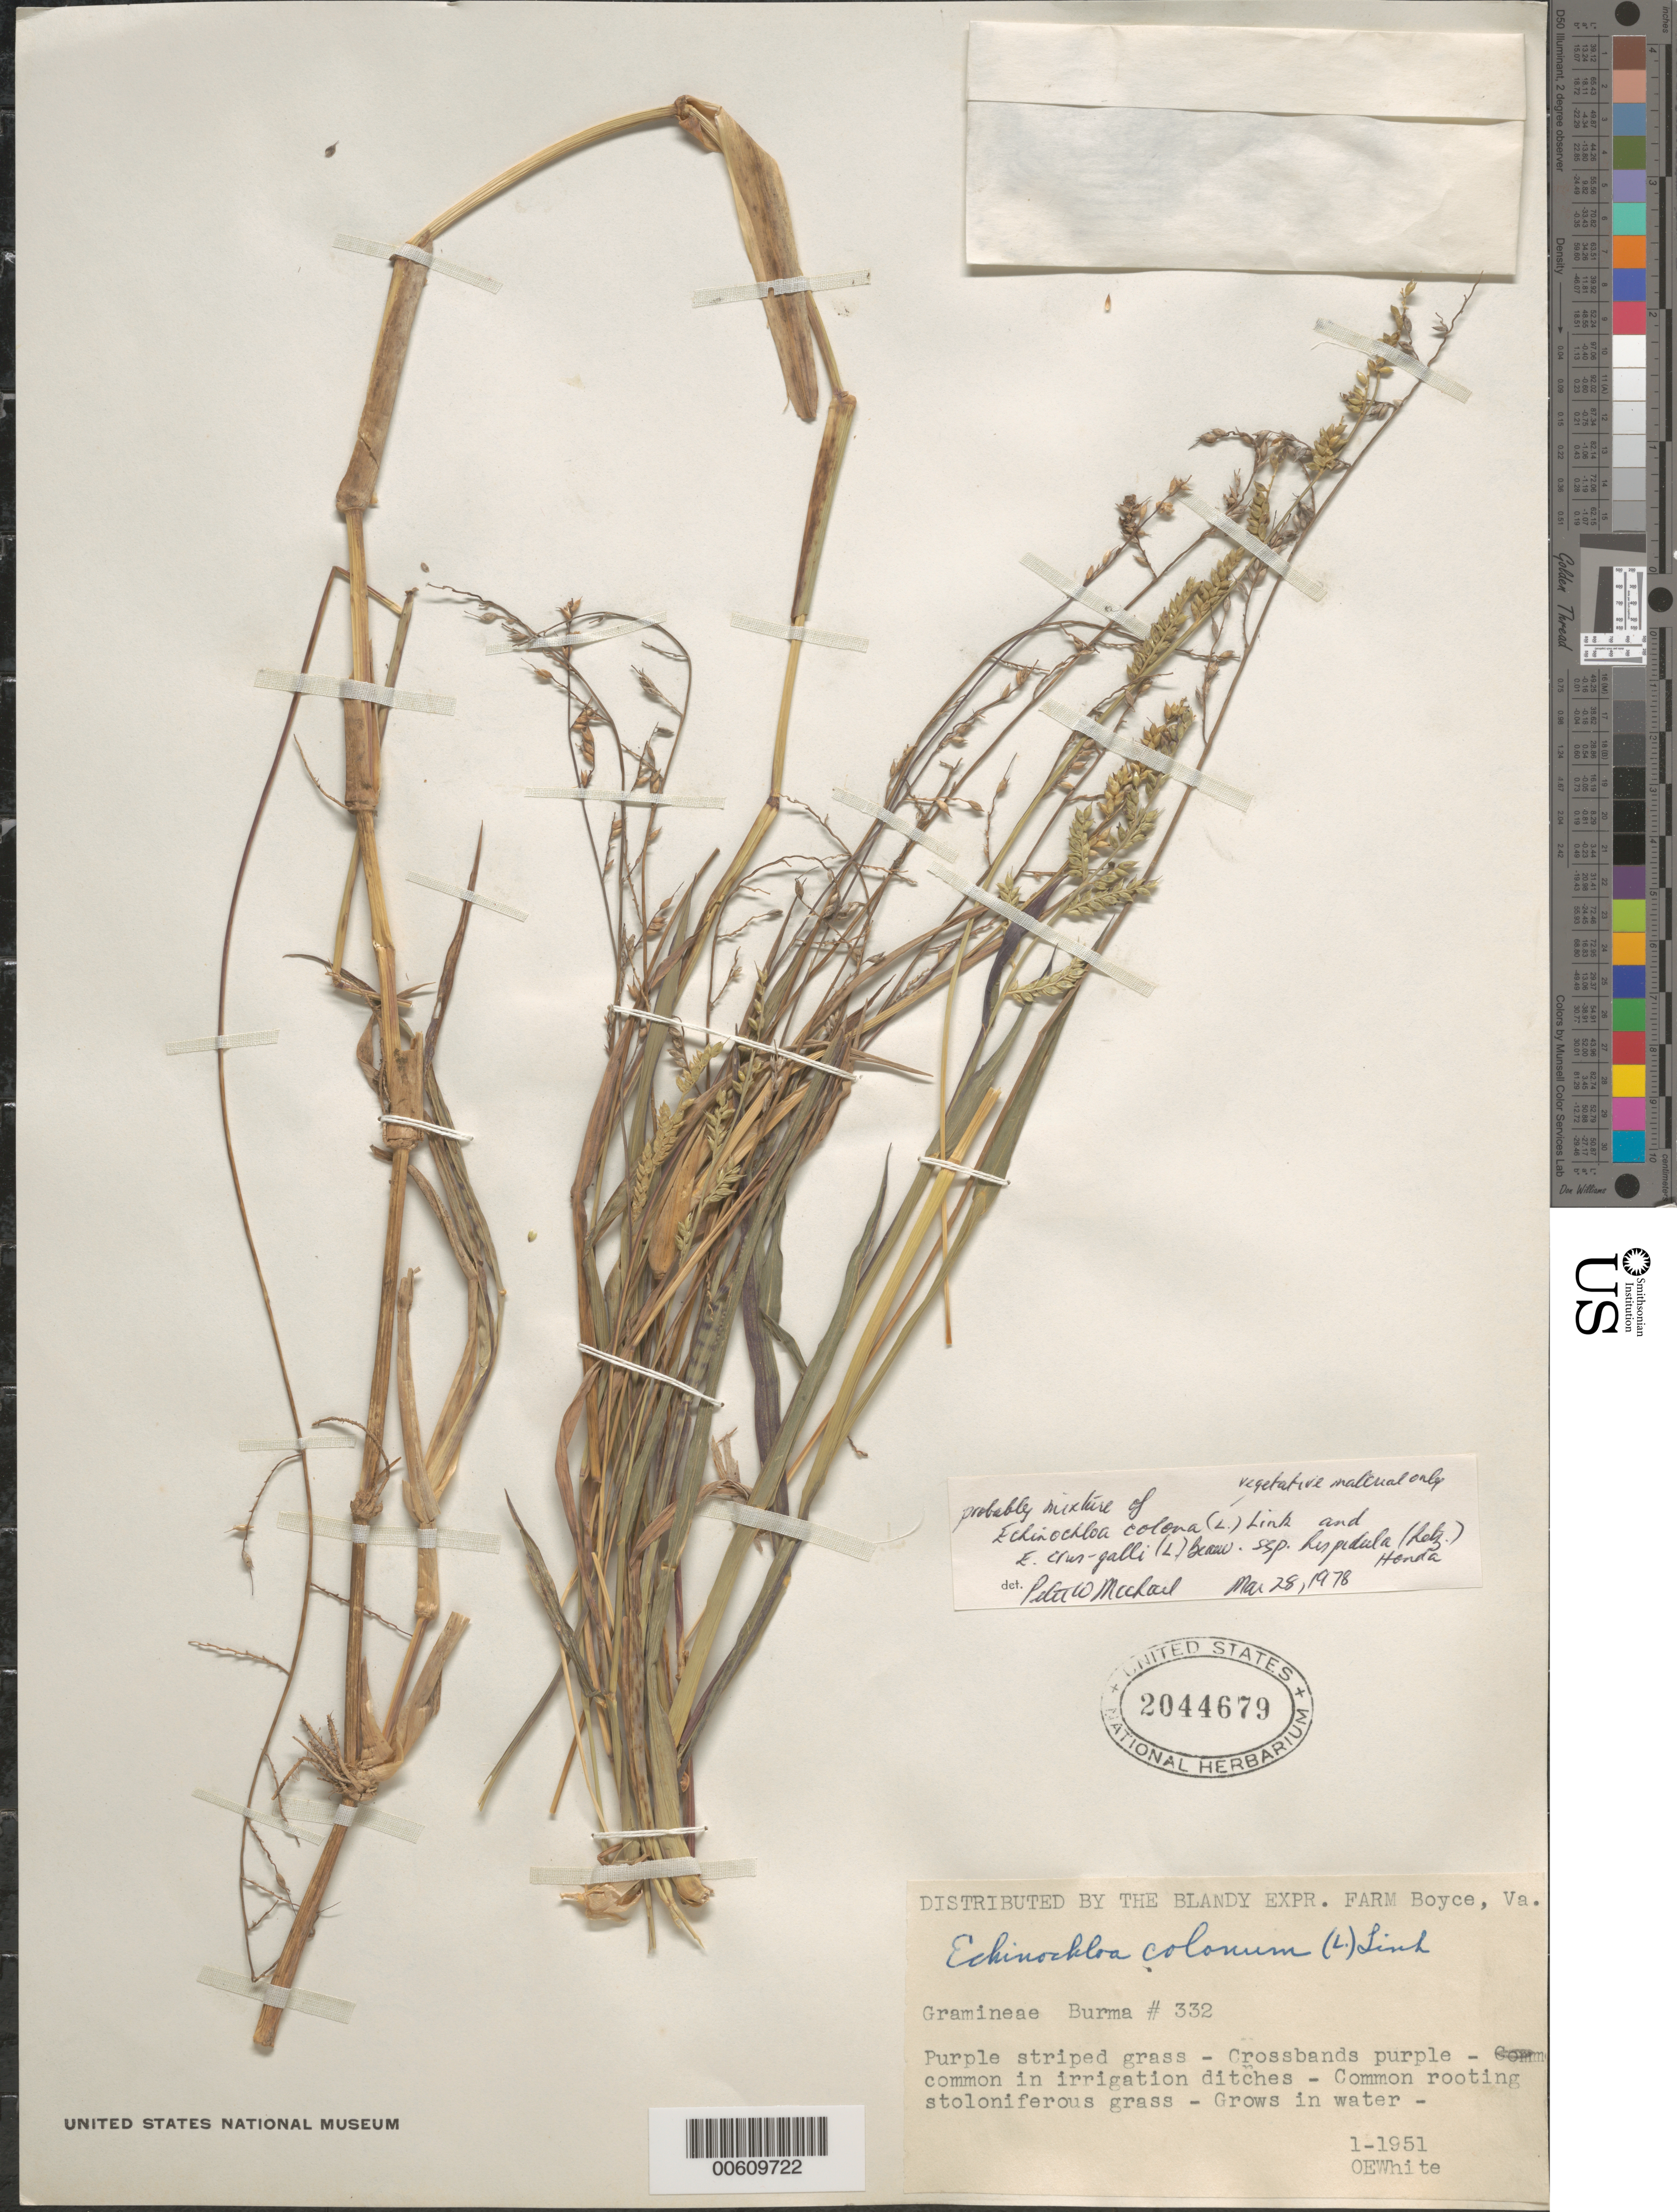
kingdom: Plantae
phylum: Tracheophyta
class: Liliopsida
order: Poales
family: Poaceae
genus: Echinochloa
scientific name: Echinochloa colona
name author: (L.) Link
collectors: O. E. White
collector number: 332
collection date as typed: Jan 1951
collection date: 1951-01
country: Myanmar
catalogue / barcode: US 2044679